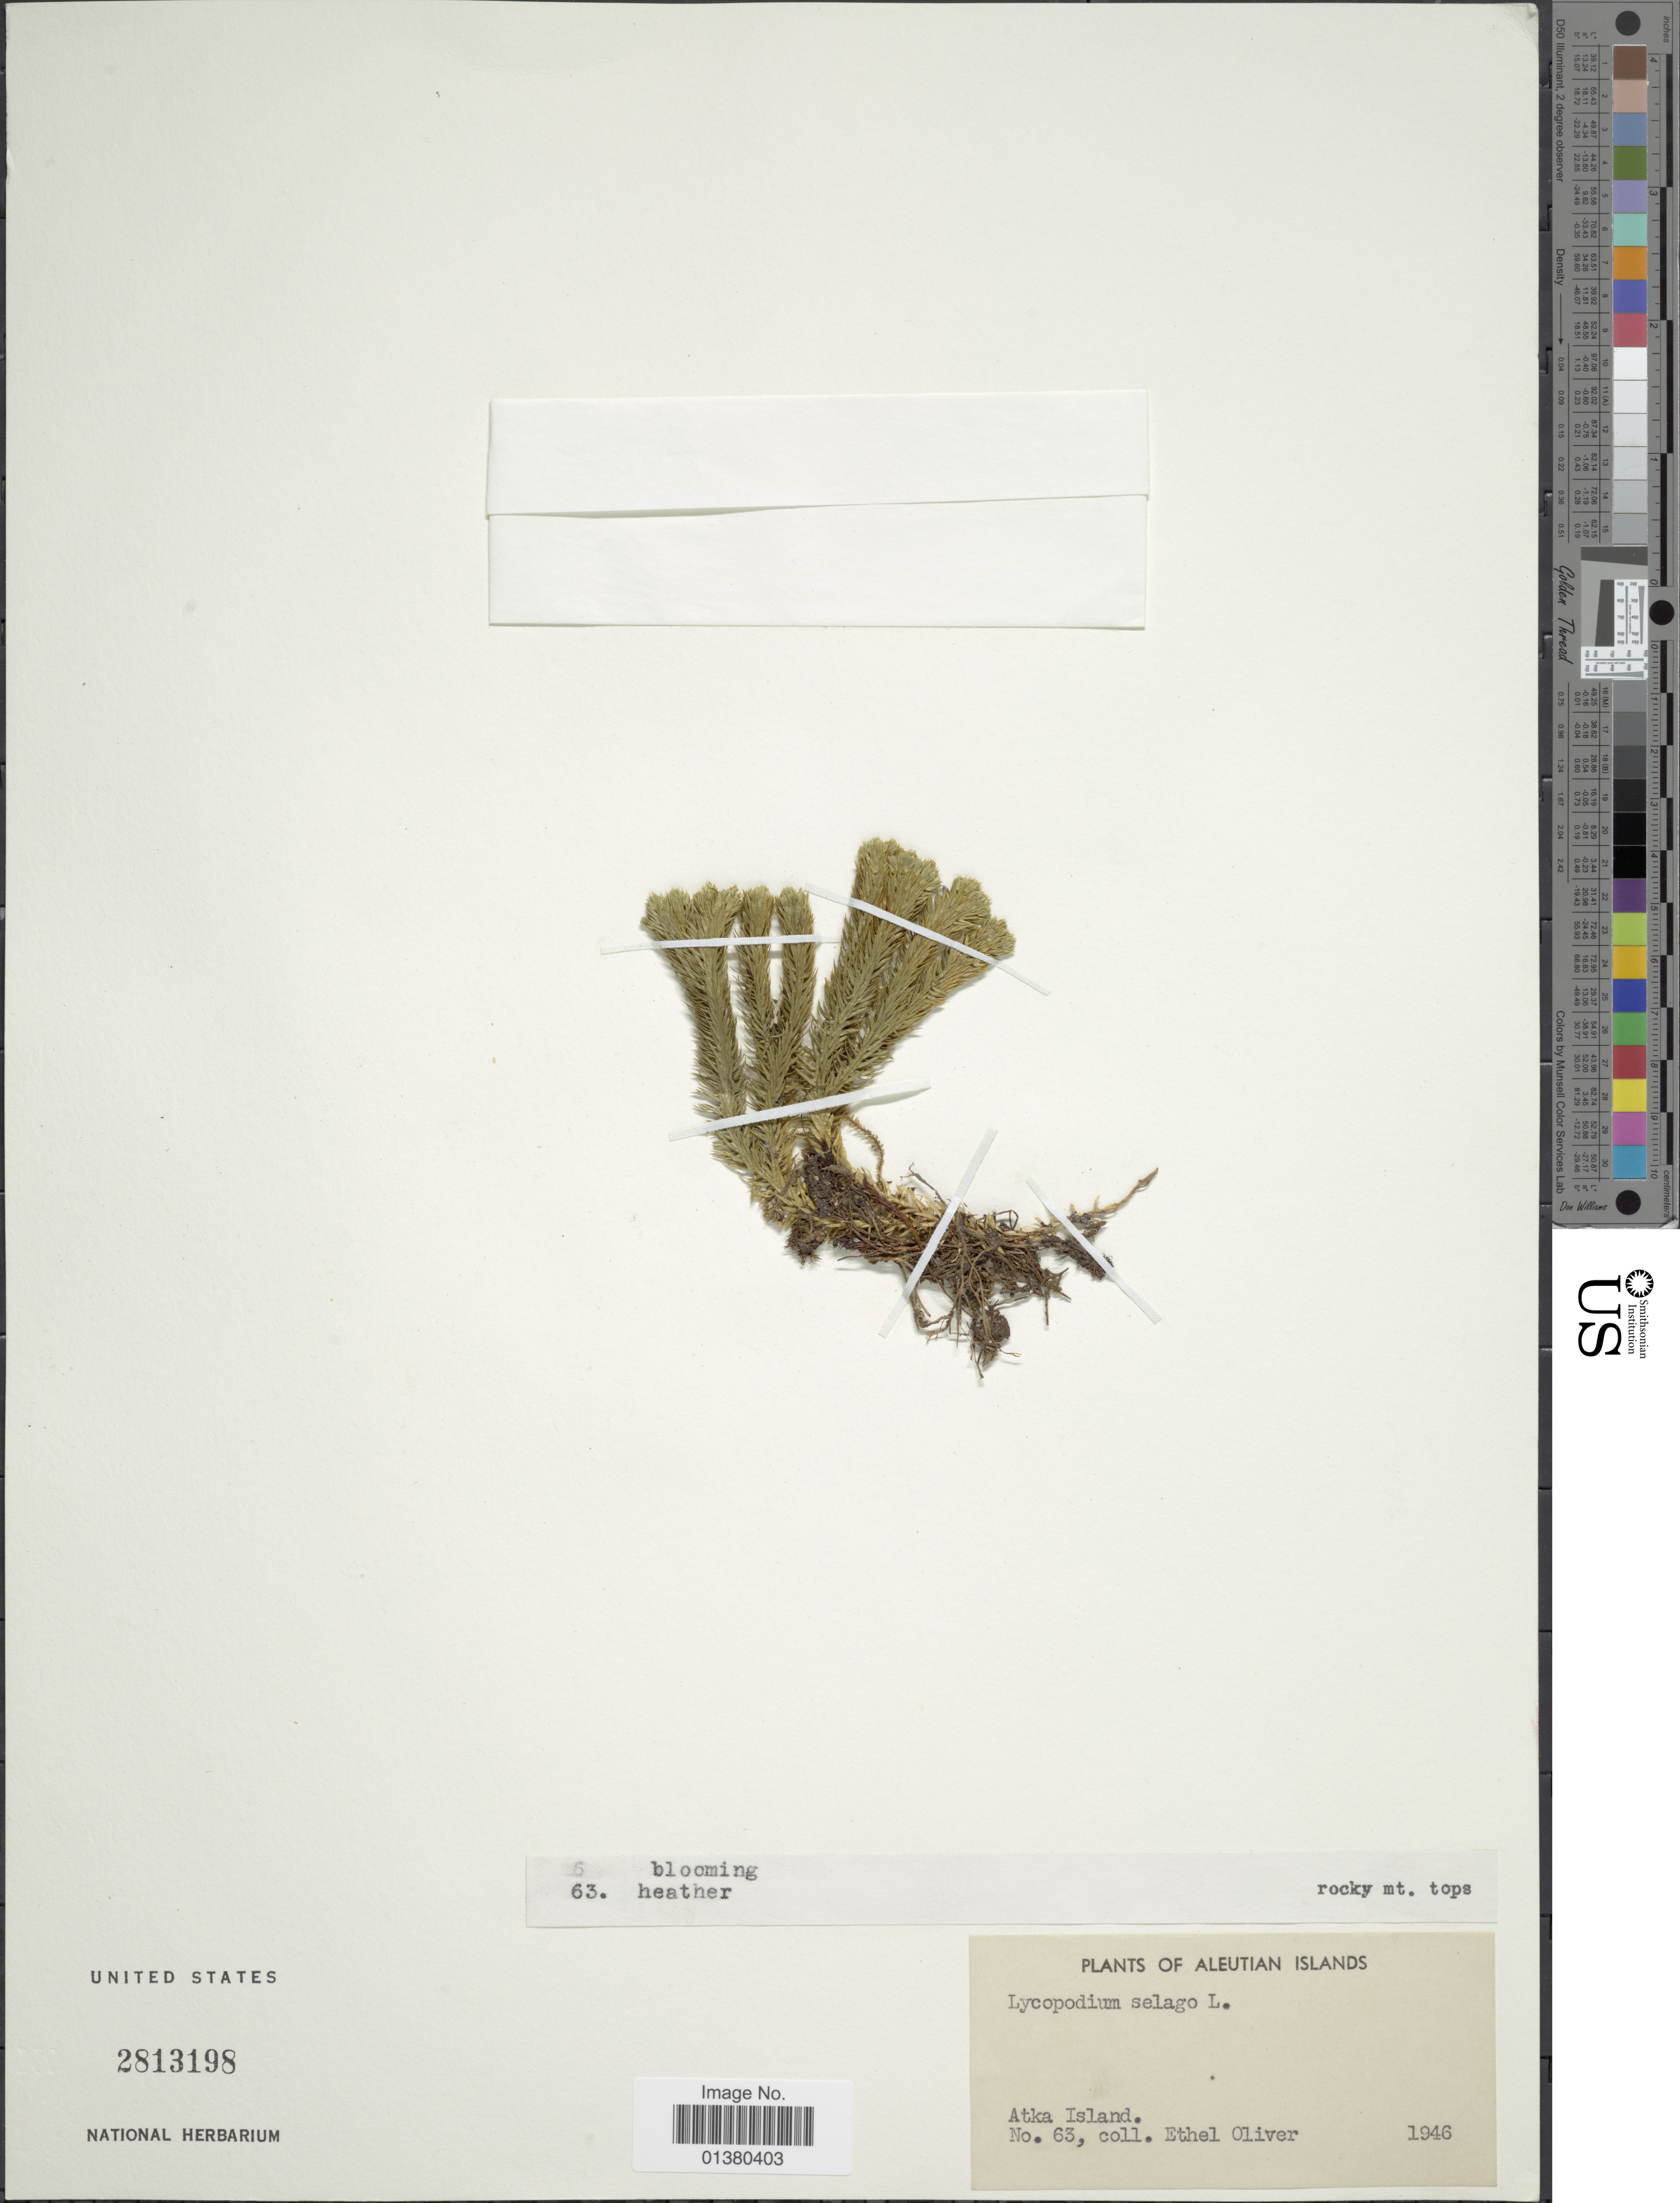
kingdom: Plantae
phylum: Tracheophyta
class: Lycopodiopsida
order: Lycopodiales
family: Lycopodiaceae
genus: Huperzia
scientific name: Huperzia selago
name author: (L.) Bernh. ex Schrank & Mart.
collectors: E. Oliver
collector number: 63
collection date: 1946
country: United States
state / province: Alaska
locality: Aleutian Islands, Atka Islands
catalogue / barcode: US 2813198